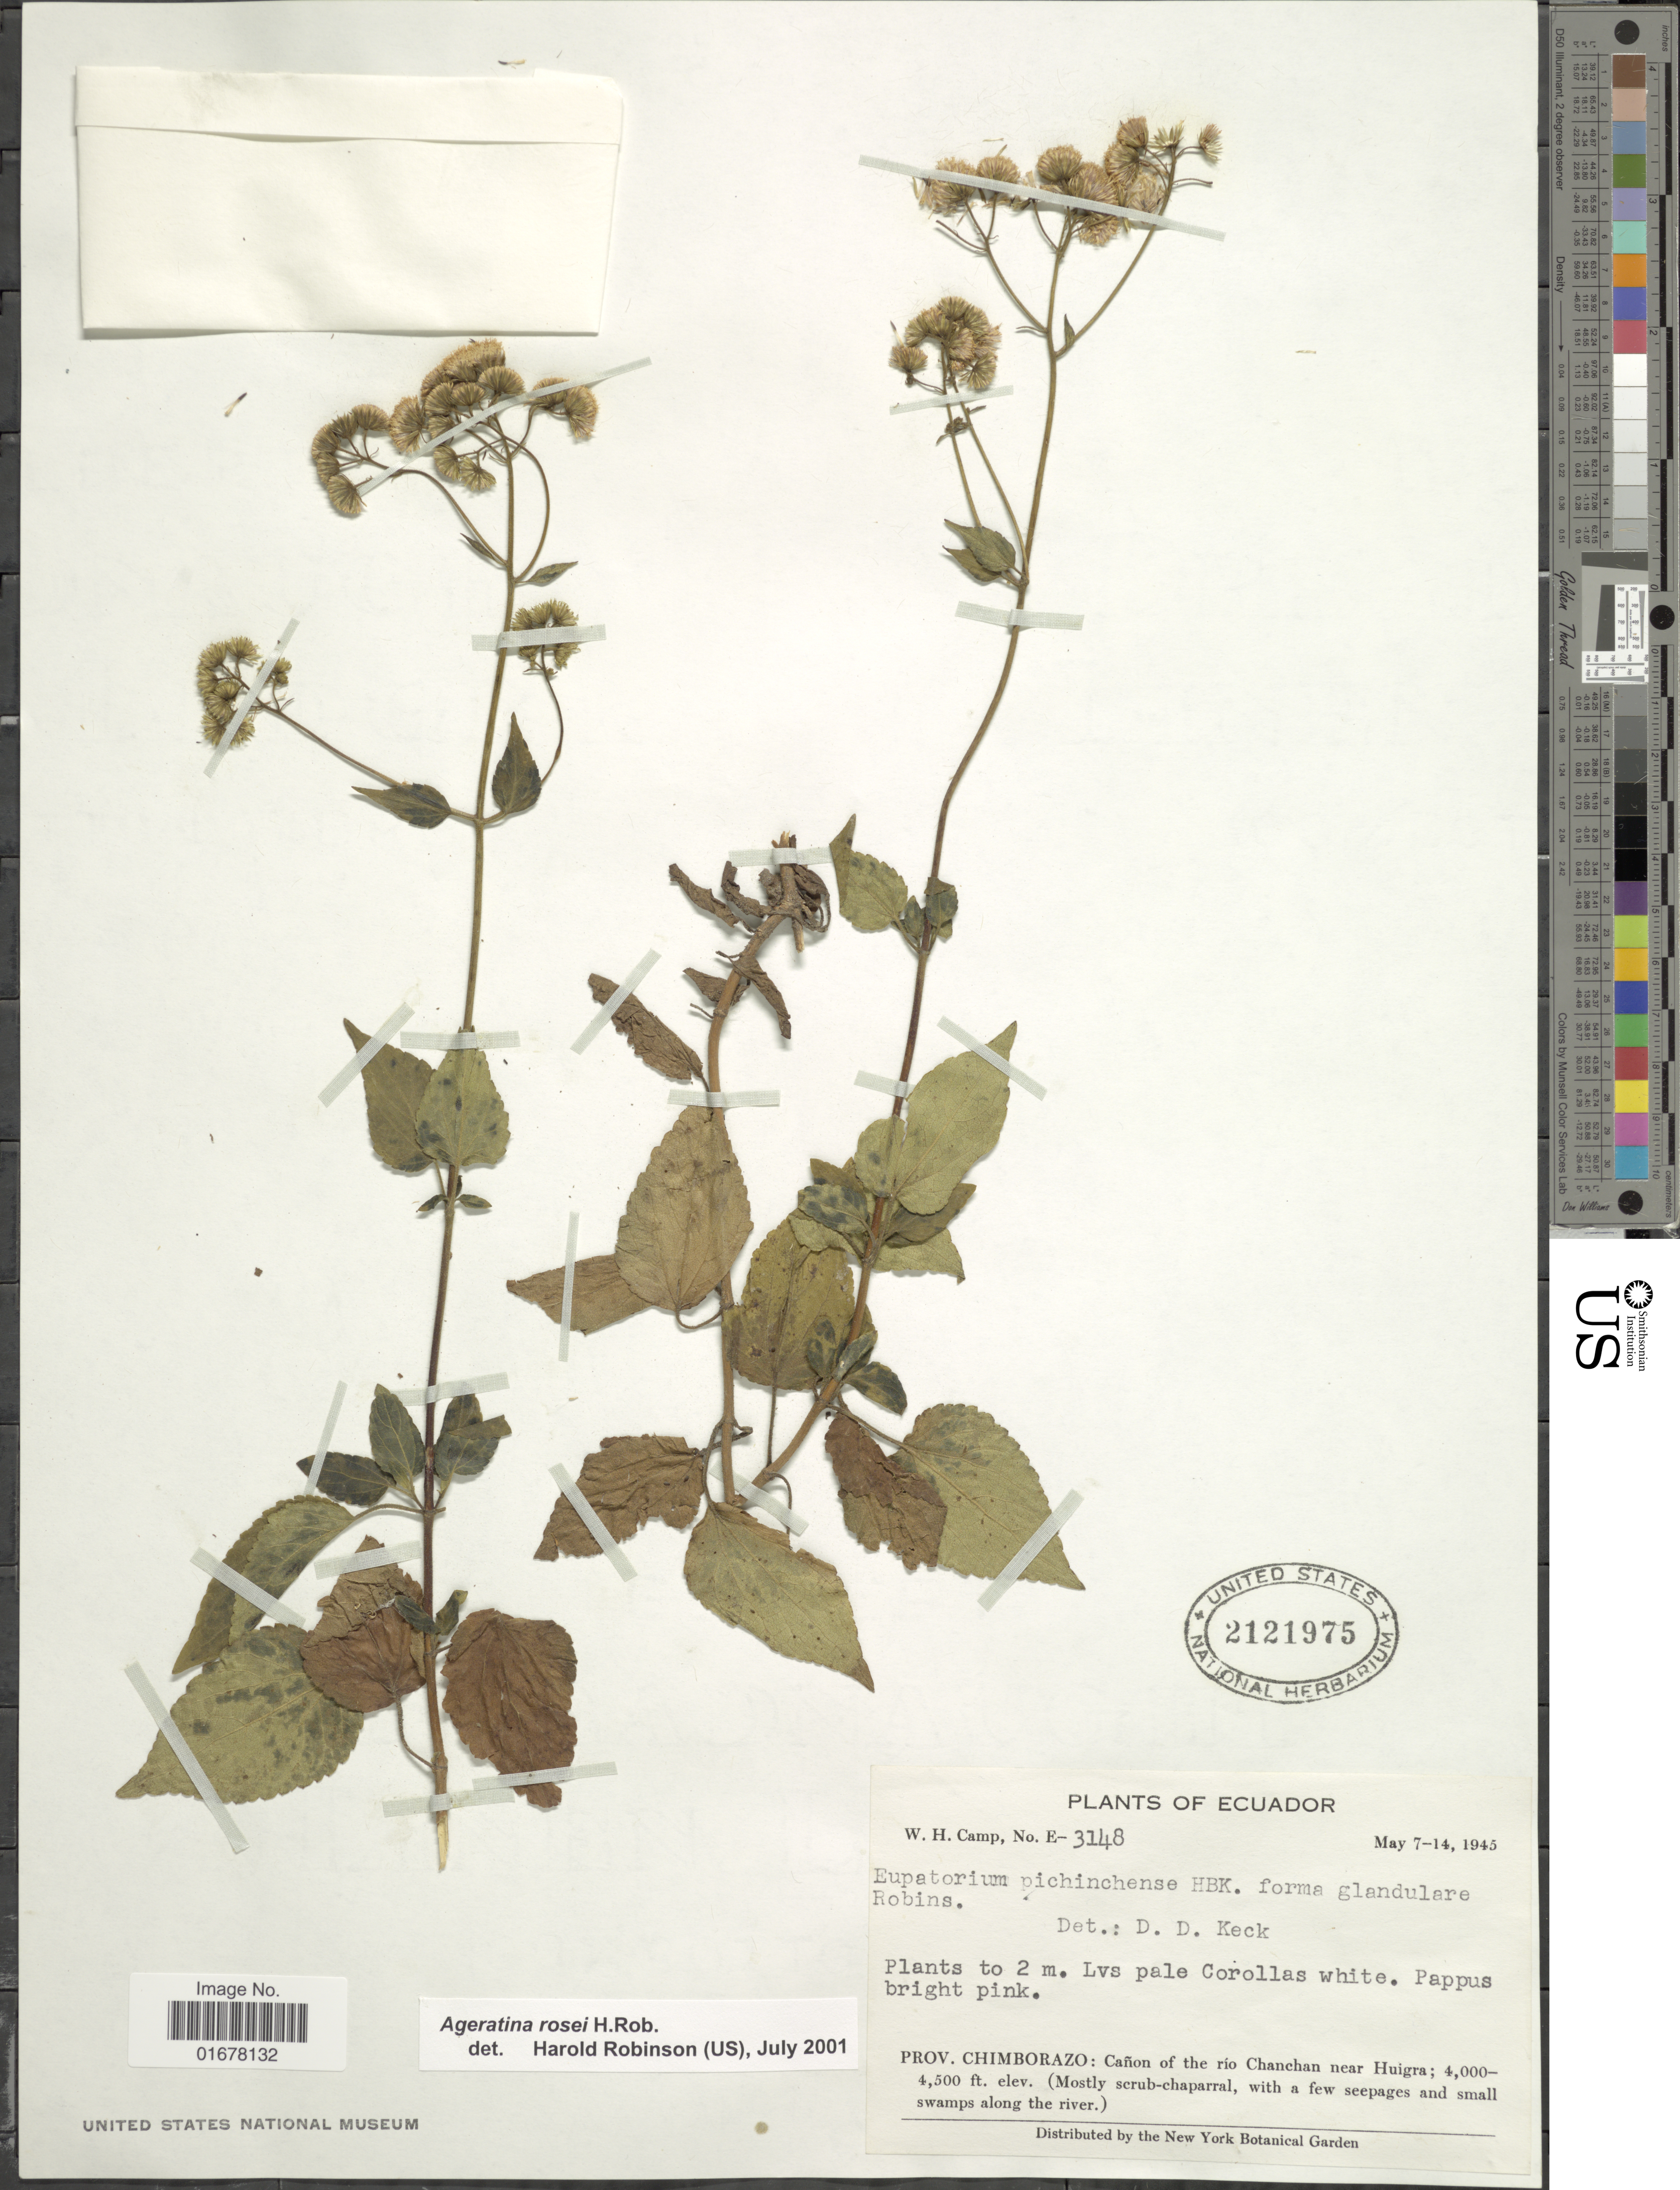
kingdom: Plantae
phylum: Tracheophyta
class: Magnoliopsida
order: Asterales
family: Asteraceae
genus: Ageratina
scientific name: Ageratina rosei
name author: H. Rob.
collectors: W. H. Camp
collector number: E-3148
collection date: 1945-05-07/1945-05-14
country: Ecuador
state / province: Chimborazo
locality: Prov. Chimborazo: Canon of the rio Chanchan near Huigra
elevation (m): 1219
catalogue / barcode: US 2121975